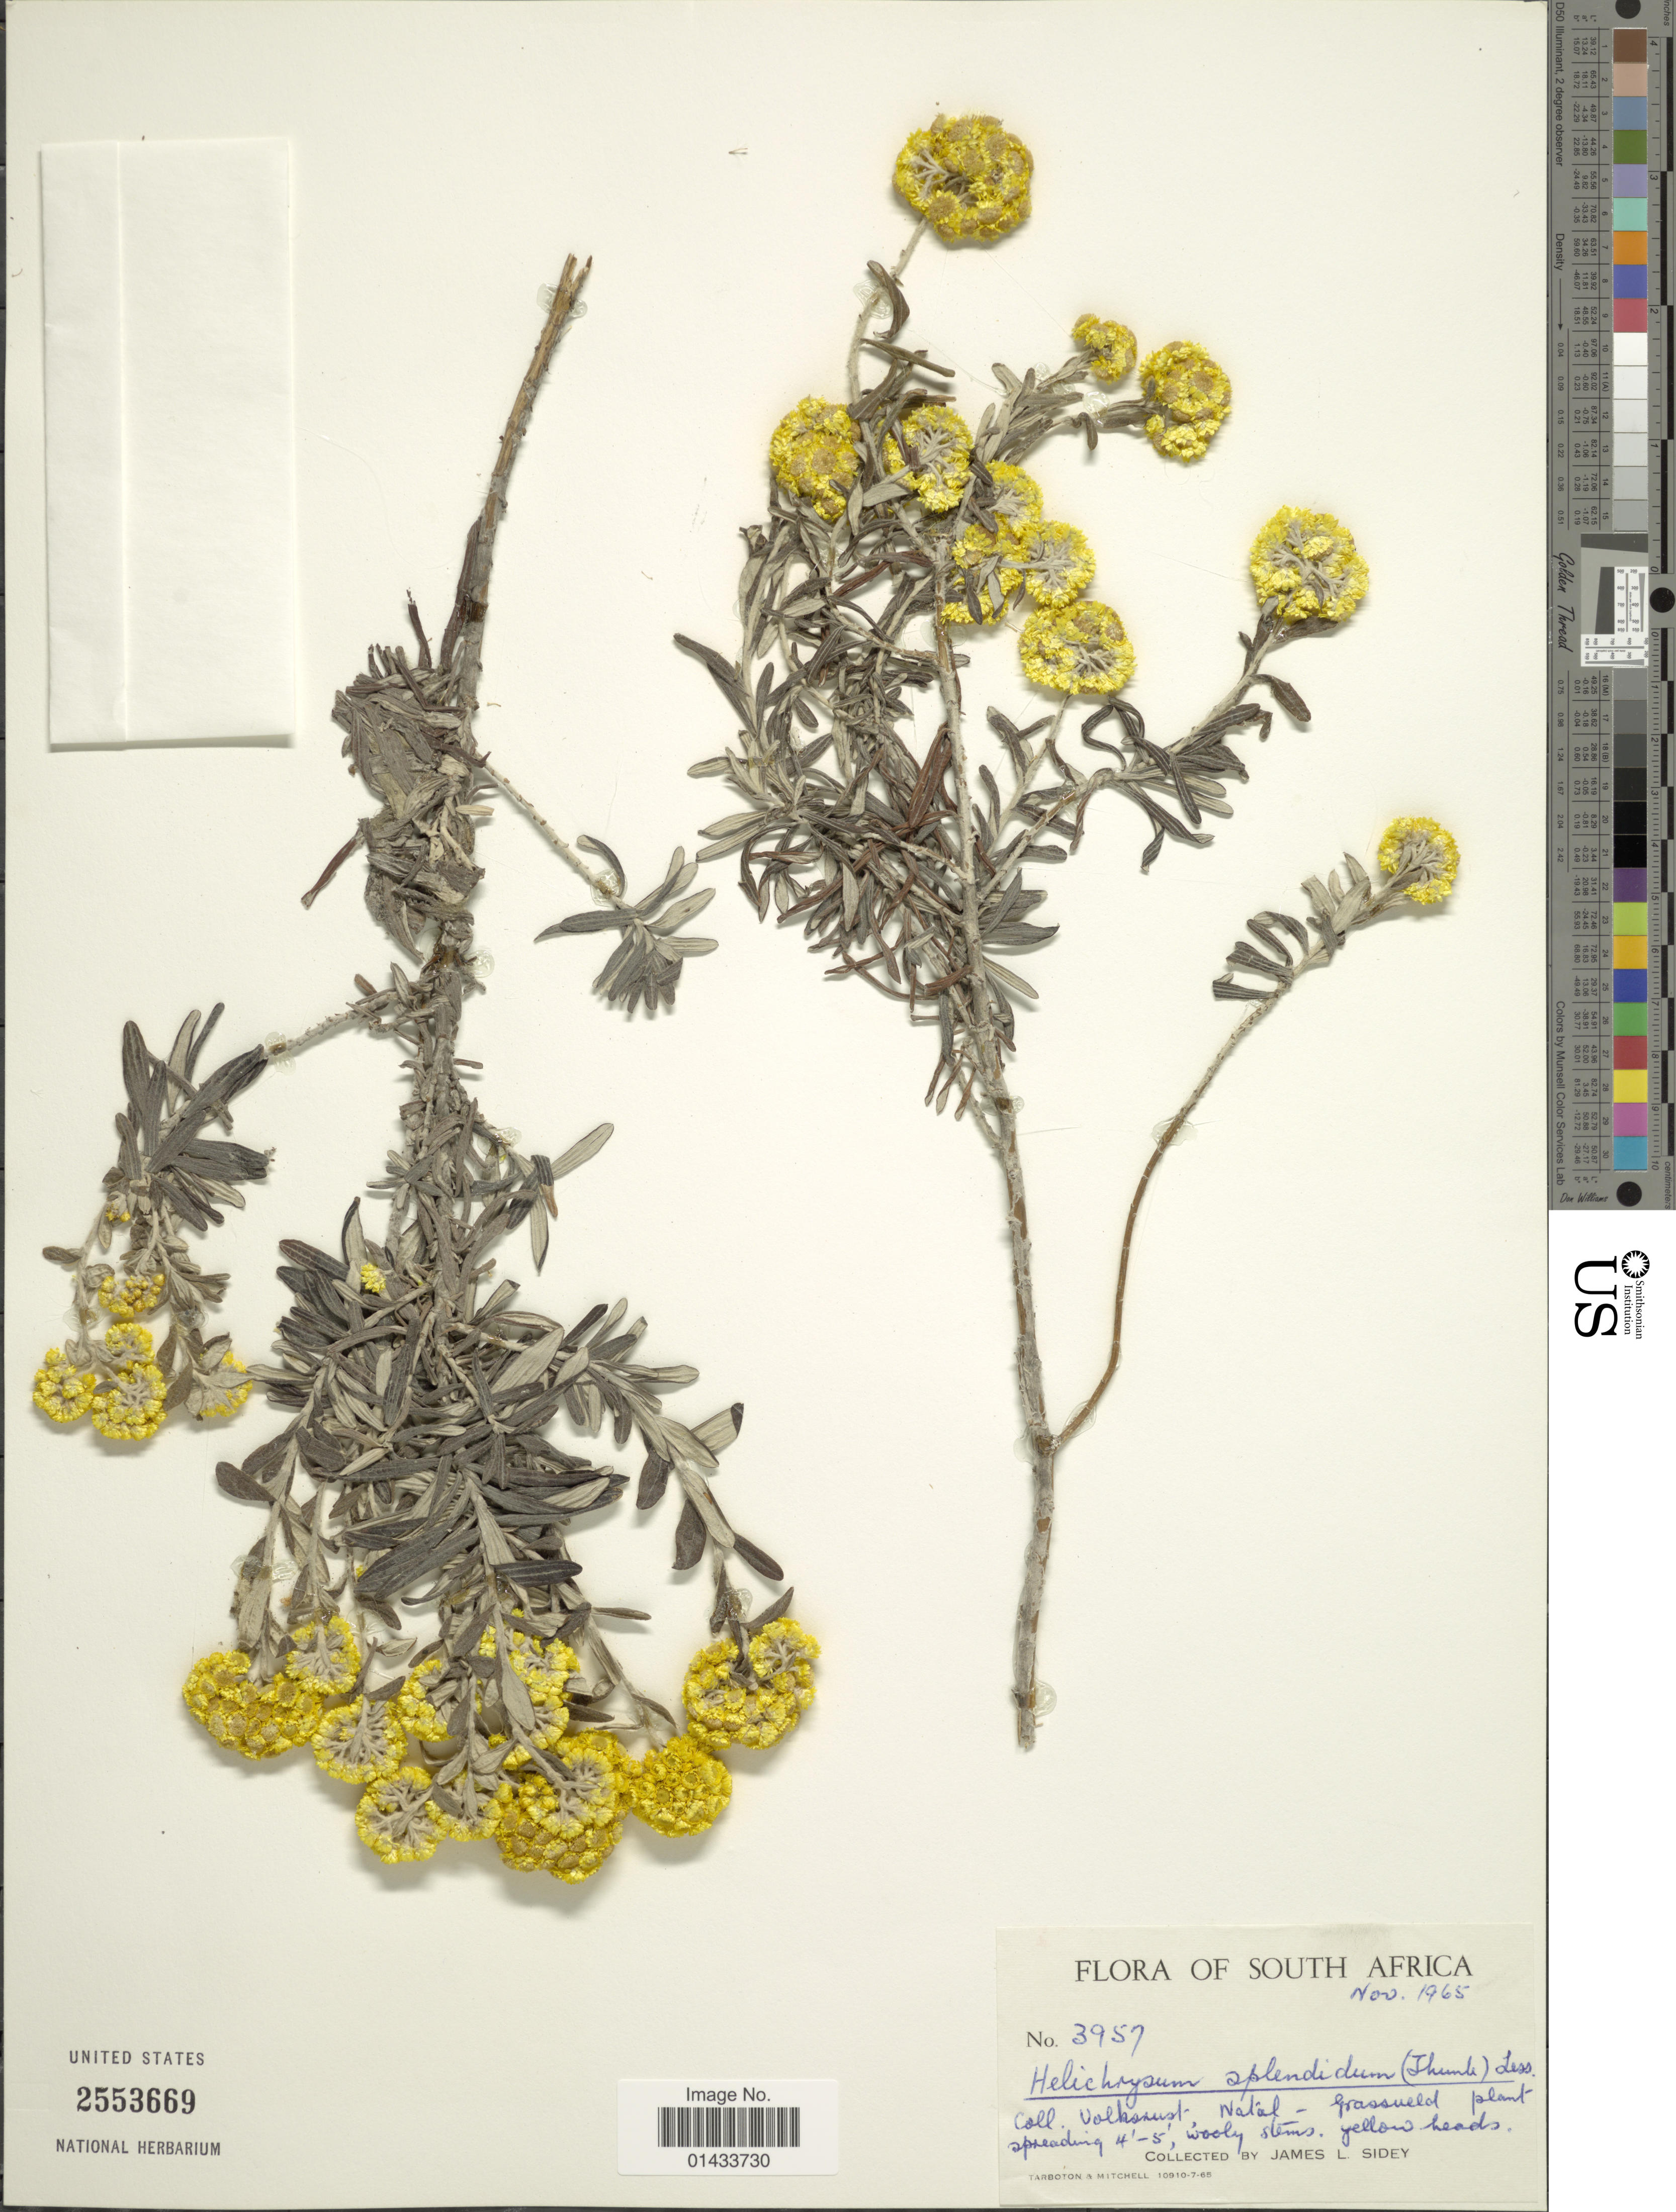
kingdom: Plantae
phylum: Tracheophyta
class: Magnoliopsida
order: Asterales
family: Asteraceae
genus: Helichrysum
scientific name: Helichrysum splendidum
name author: (Thunb.) Less.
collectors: J. L. Sidey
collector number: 3957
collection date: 1965-11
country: South Africa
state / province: KwaZulu-Natal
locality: Coll. Volksrust, Natal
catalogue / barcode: US 2553669